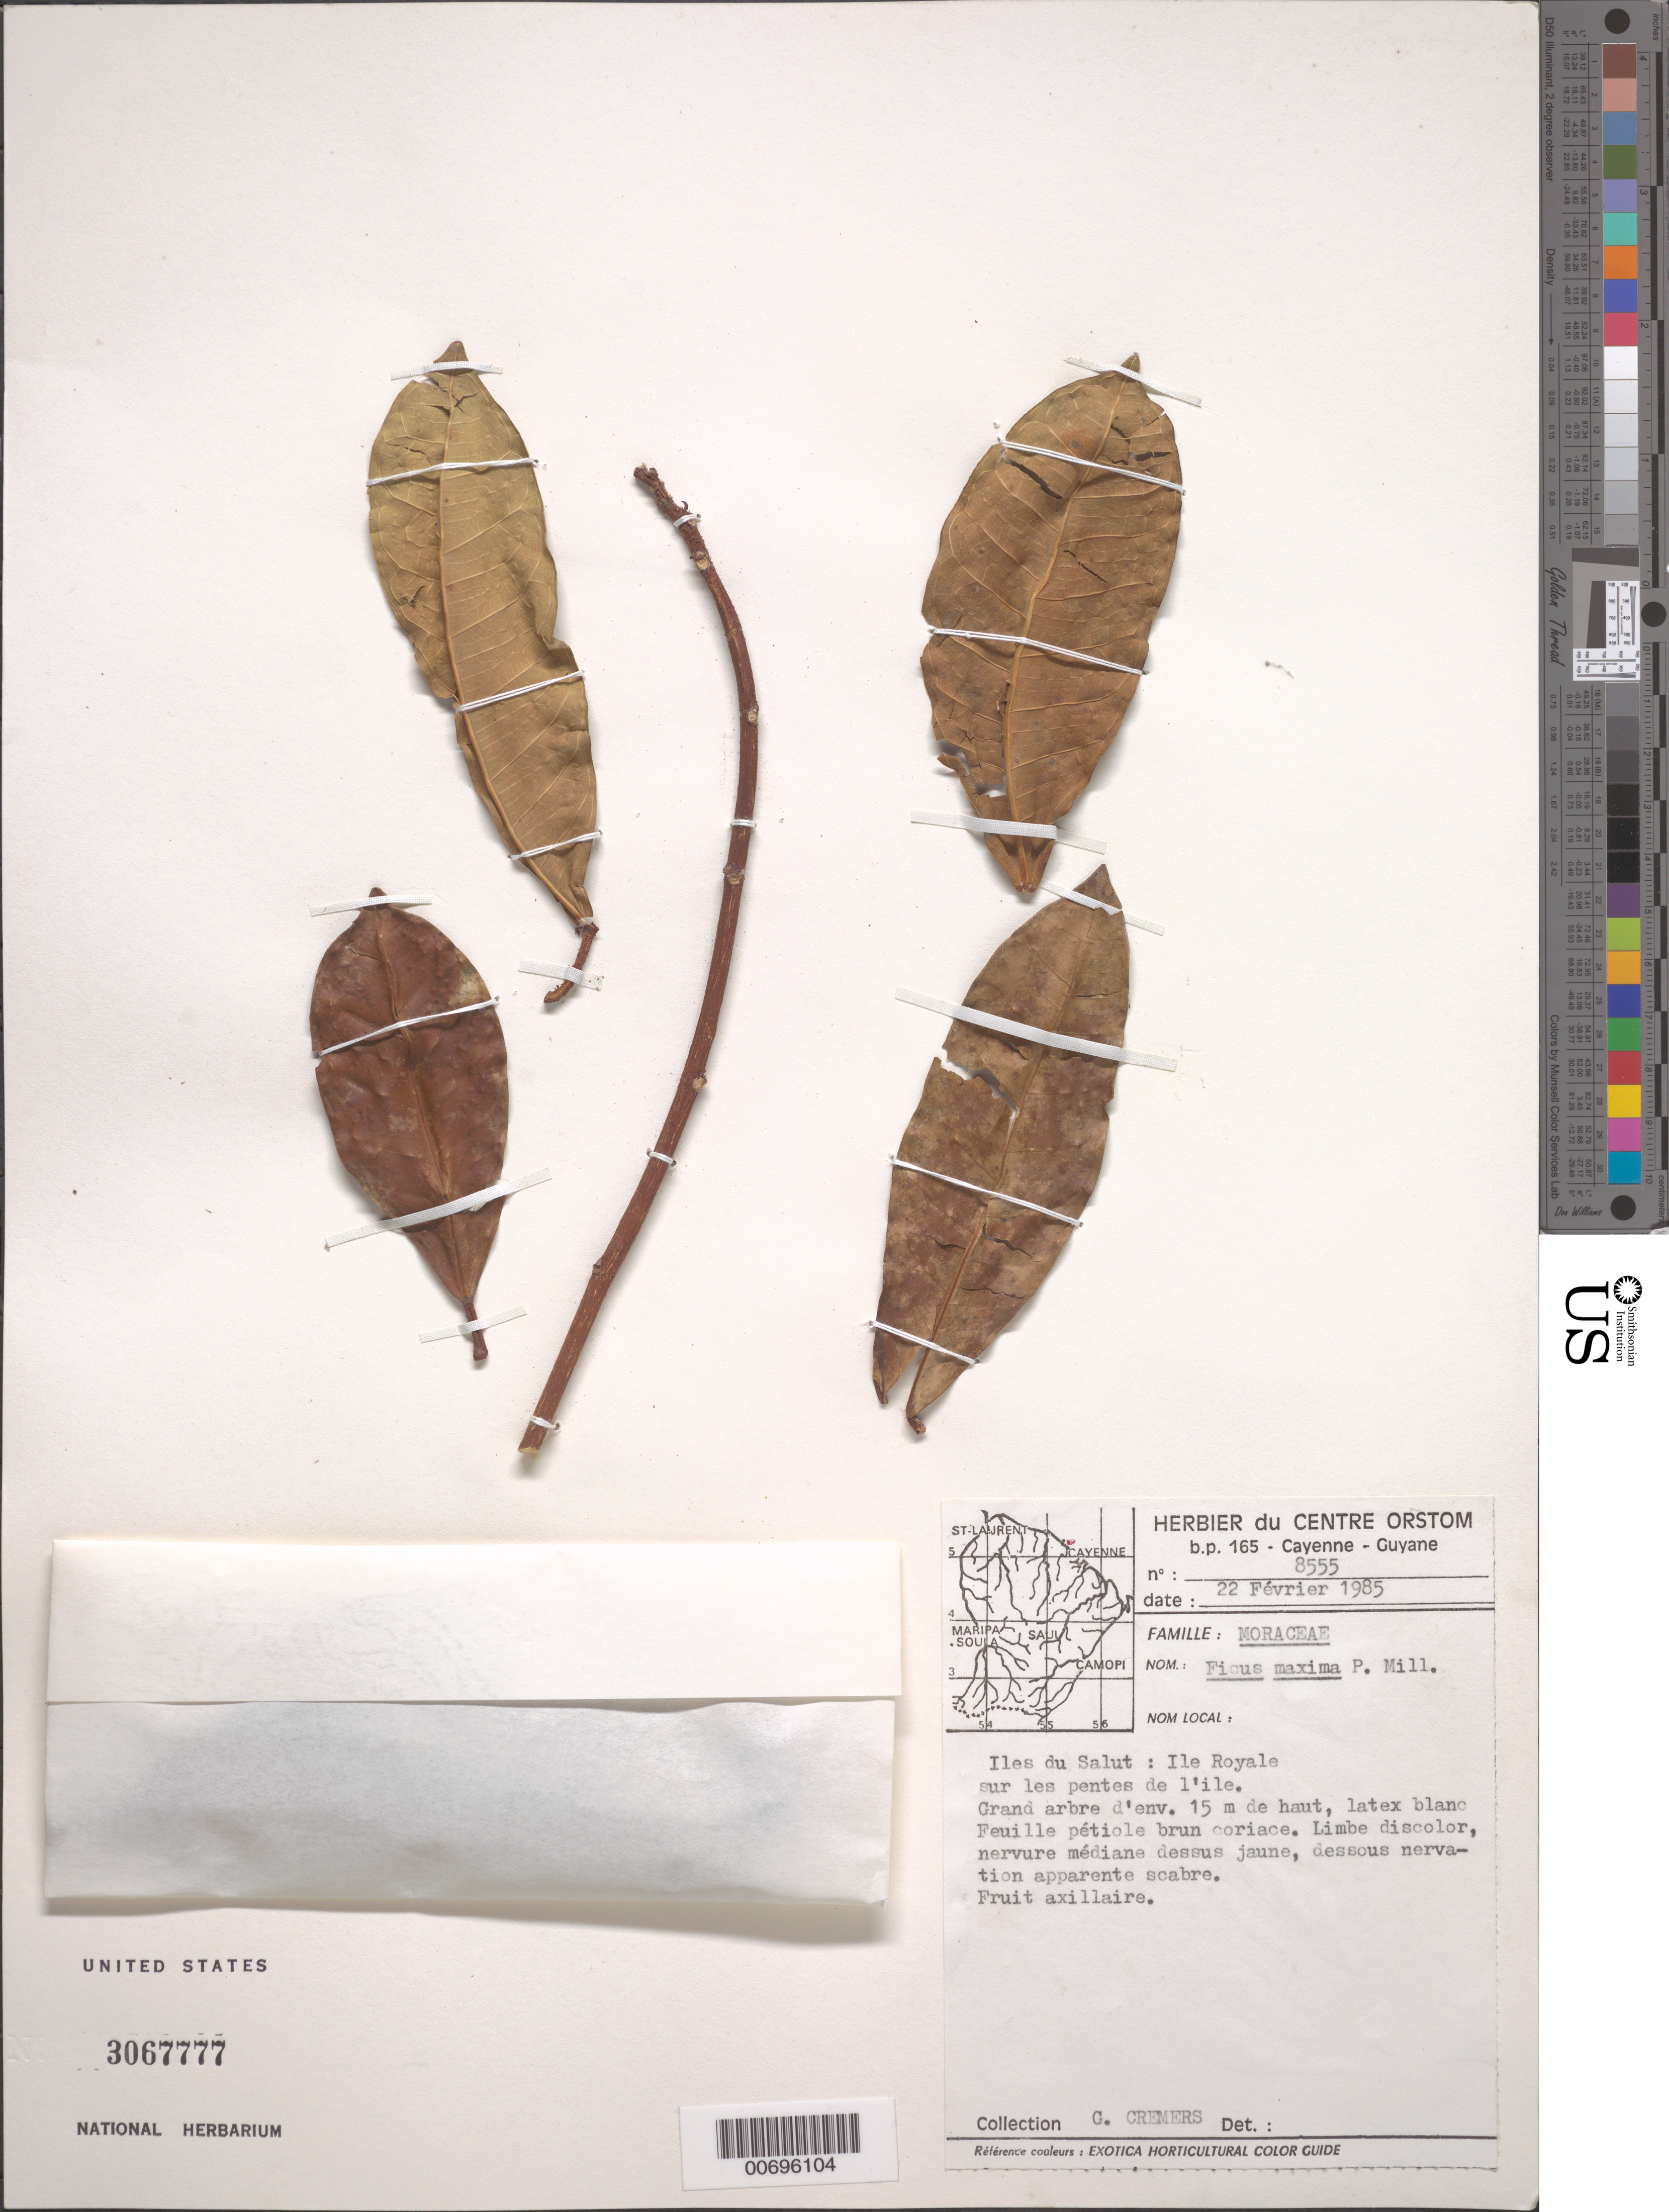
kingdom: Plantae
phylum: Tracheophyta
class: Magnoliopsida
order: Rosales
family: Moraceae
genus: Ficus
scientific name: Ficus maxima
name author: Mill.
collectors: G. Cremers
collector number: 8555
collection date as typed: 22-Feb-85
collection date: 1985-02-22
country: French Guiana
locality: Iles du Salut, Ile Royale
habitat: Pentes del'ile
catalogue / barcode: US 3067777